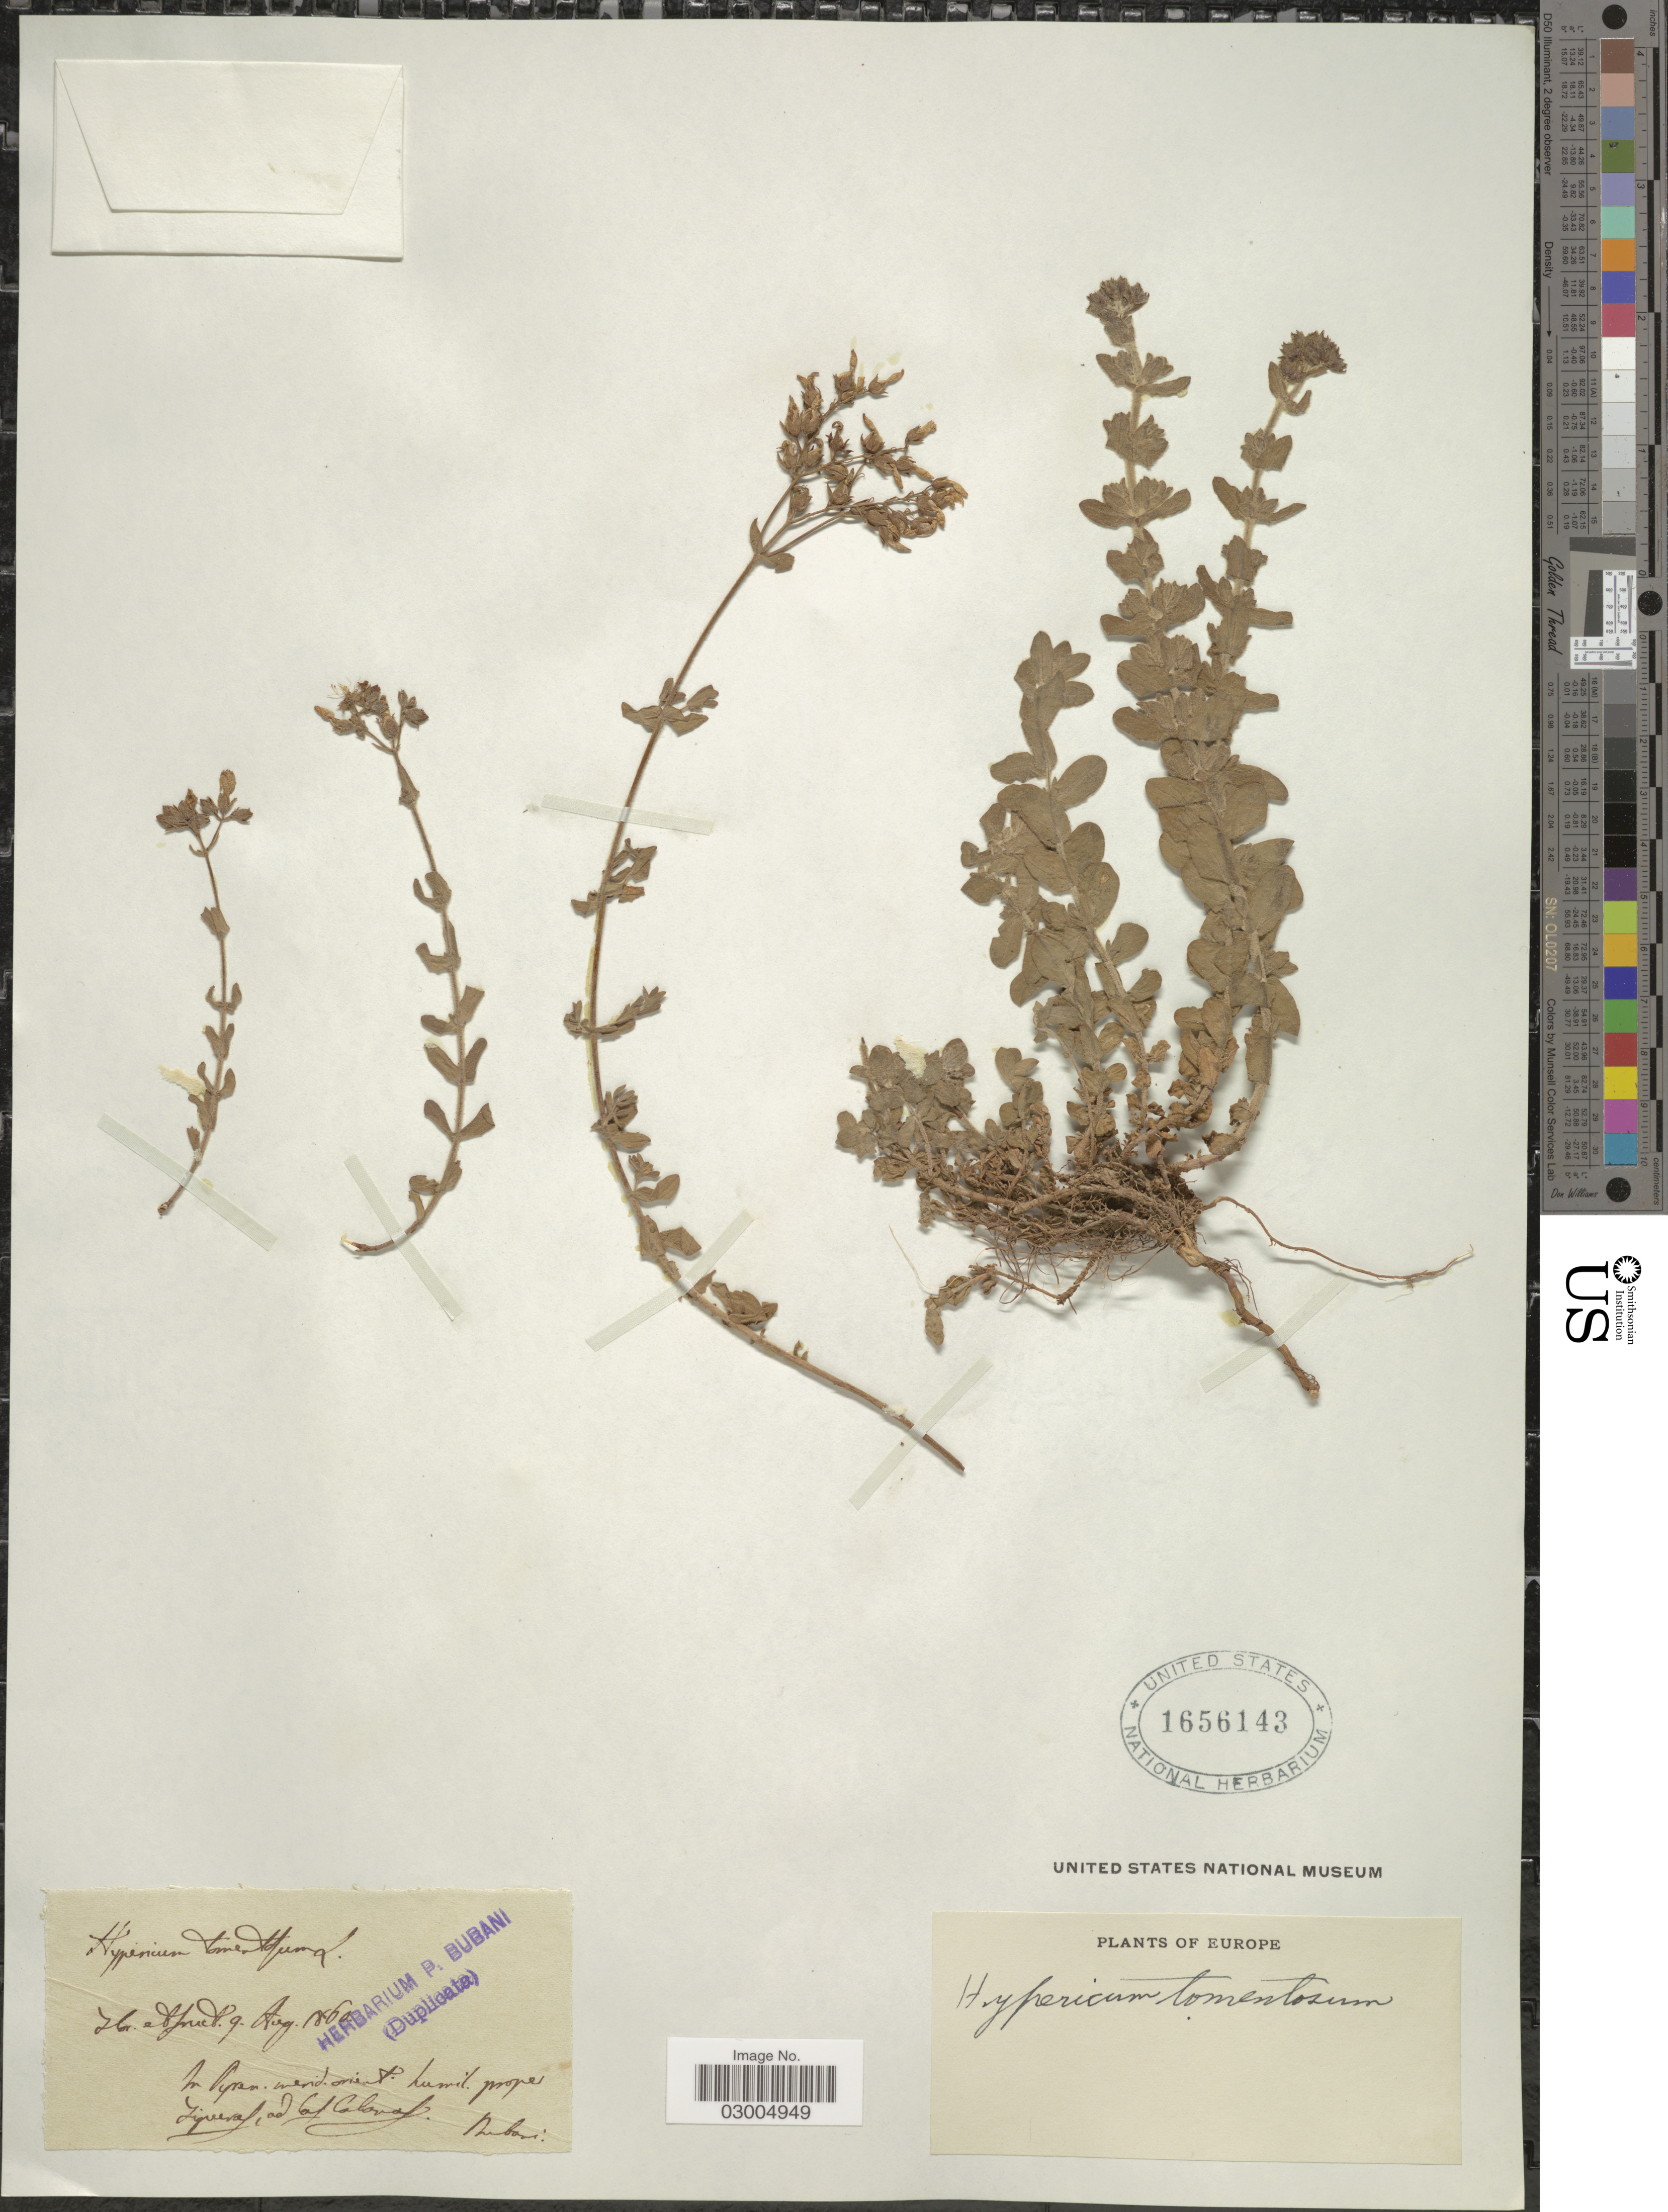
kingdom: Plantae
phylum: Tracheophyta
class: Magnoliopsida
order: Malpighiales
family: Hypericaceae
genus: Hypericum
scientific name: Hypericum tomentosum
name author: L.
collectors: -. Dubois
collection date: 1860-08-09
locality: Europe. In Pyren. merid. orient humid prope Livueal [interpreted], ad Cap Colonal [interpreted].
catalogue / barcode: US 1656143